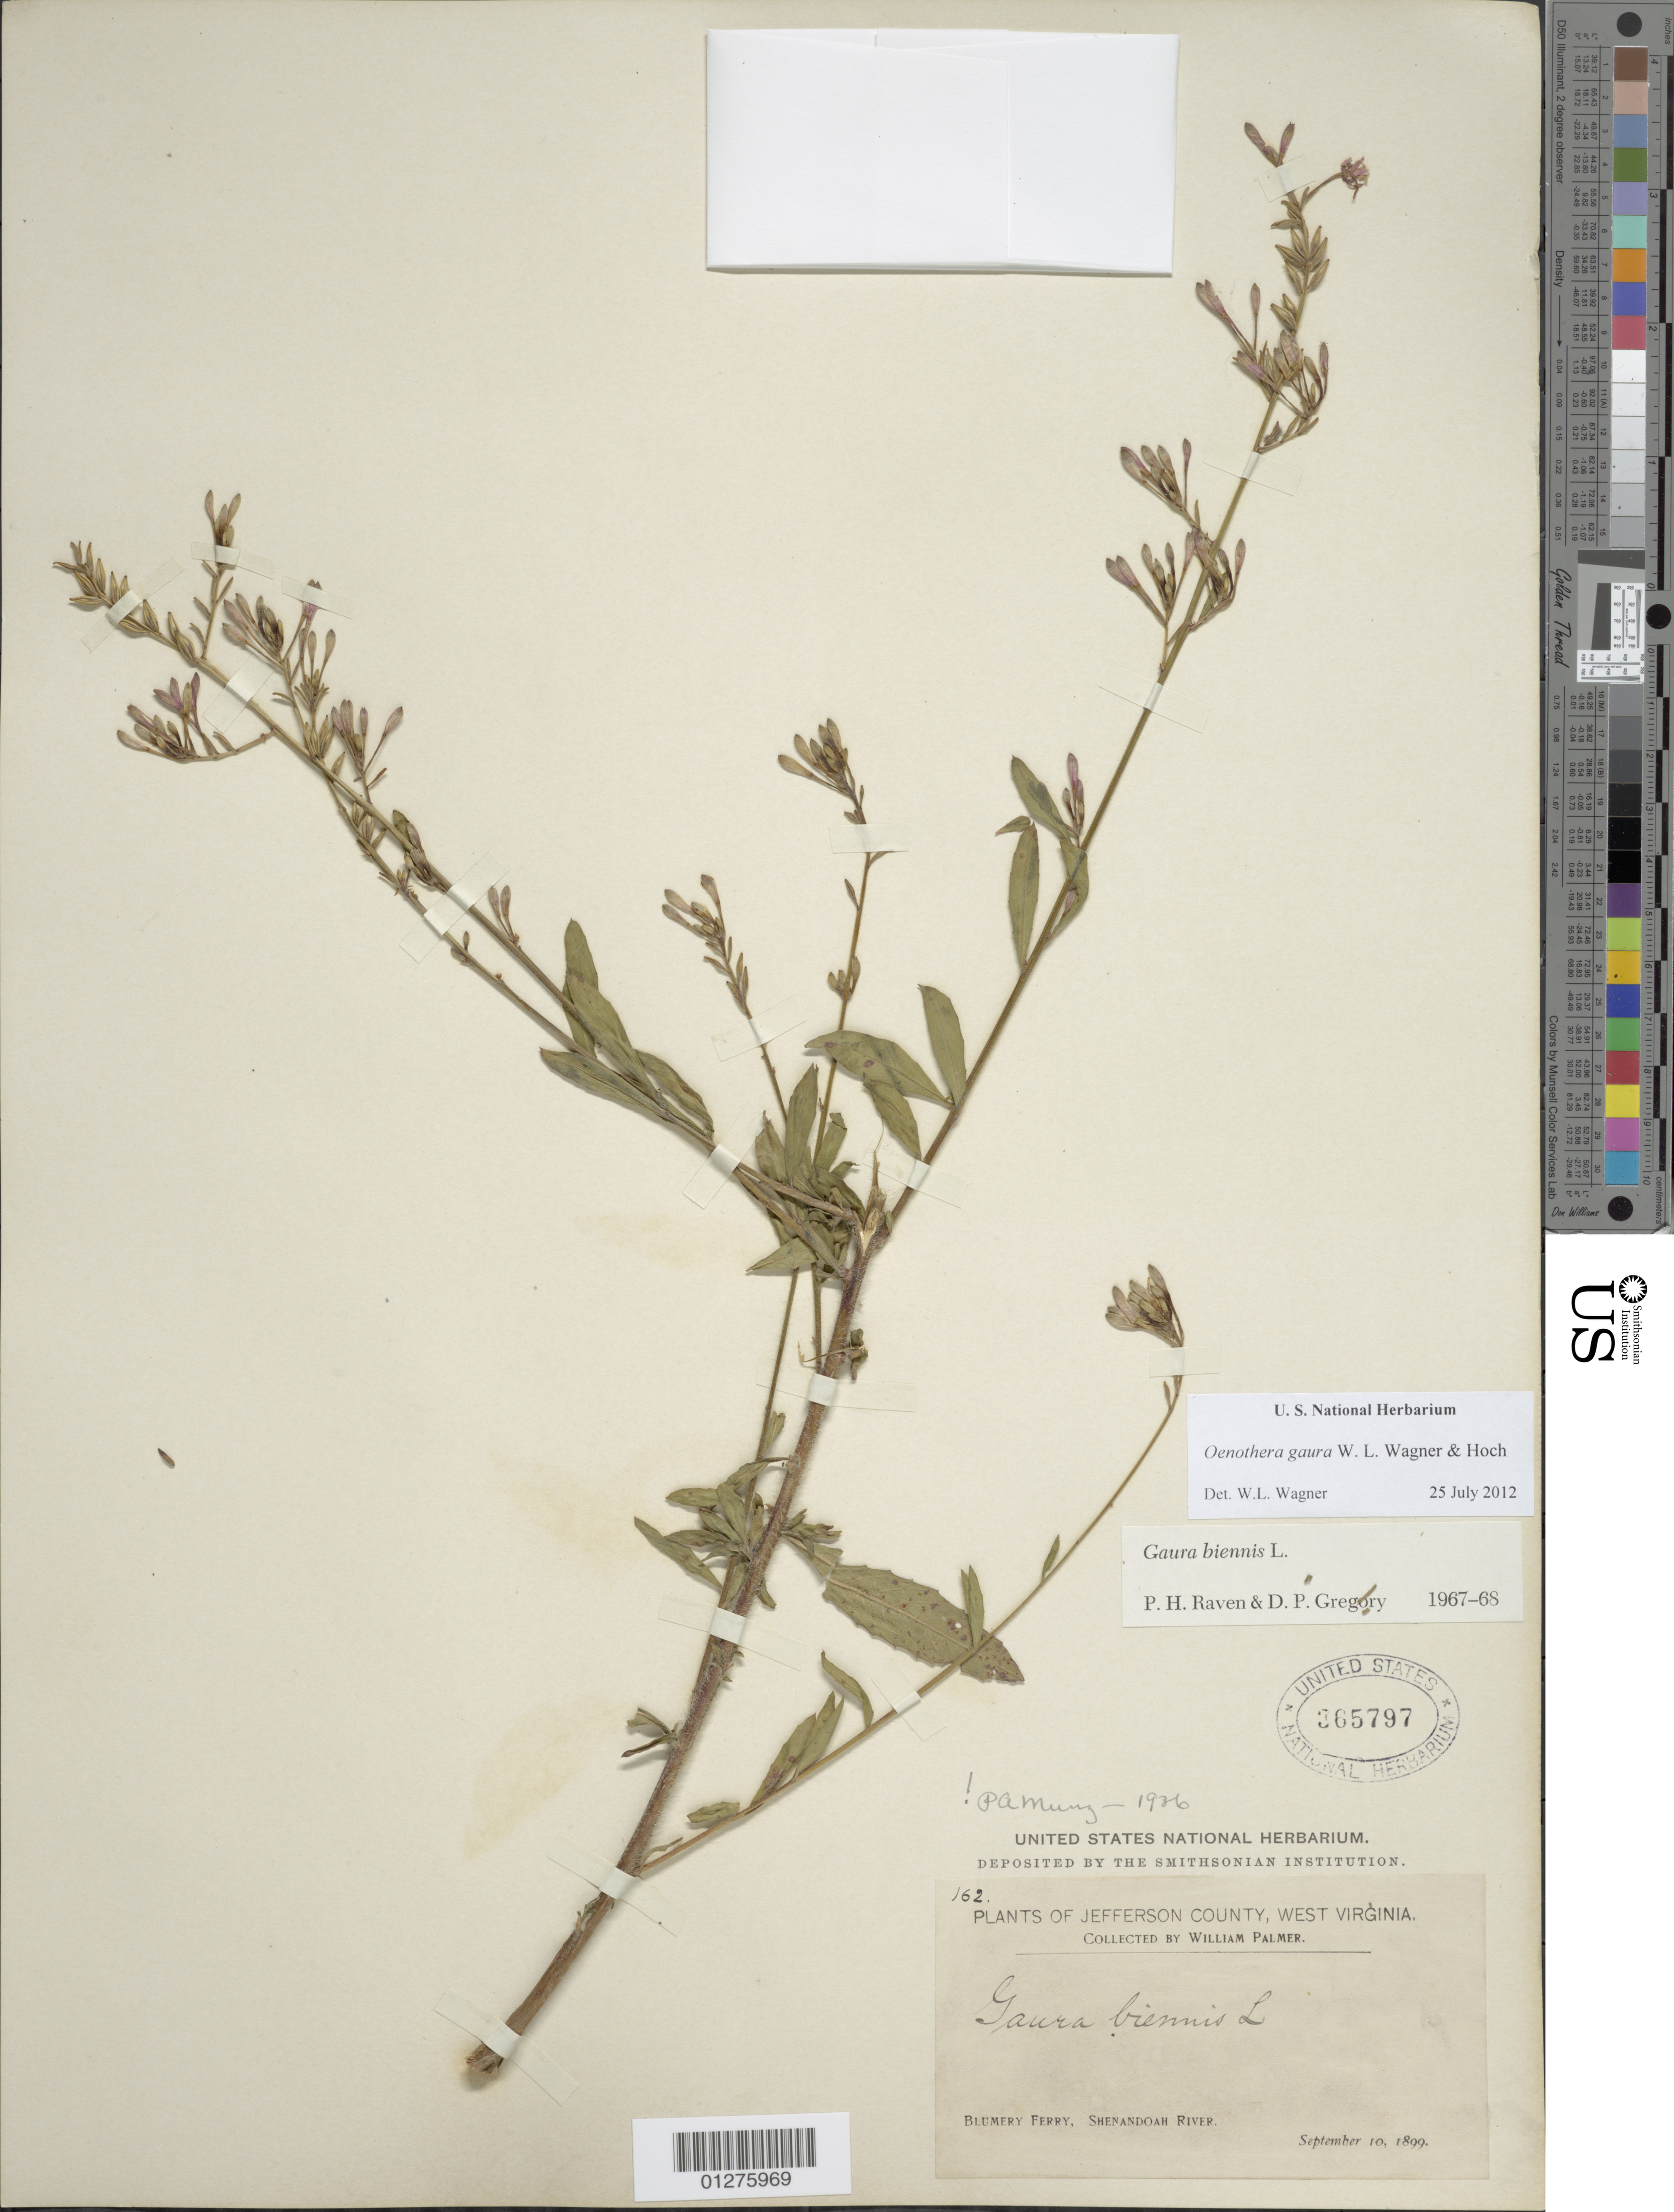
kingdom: Plantae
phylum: Tracheophyta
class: Magnoliopsida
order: Myrtales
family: Onagraceae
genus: Oenothera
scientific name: Oenothera gaura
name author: W.L. Wagner & Hoch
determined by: Wagner, W. L., (BOT), Smithsonian Institution - National Museum of Natural History (UNITED STATES)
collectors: W. Palmer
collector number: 162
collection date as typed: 10 Sep 1899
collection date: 1899-09-10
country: United States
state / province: West Virginia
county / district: Jefferson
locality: Blumery Ferry, Shenandoah River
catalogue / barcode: US 365797